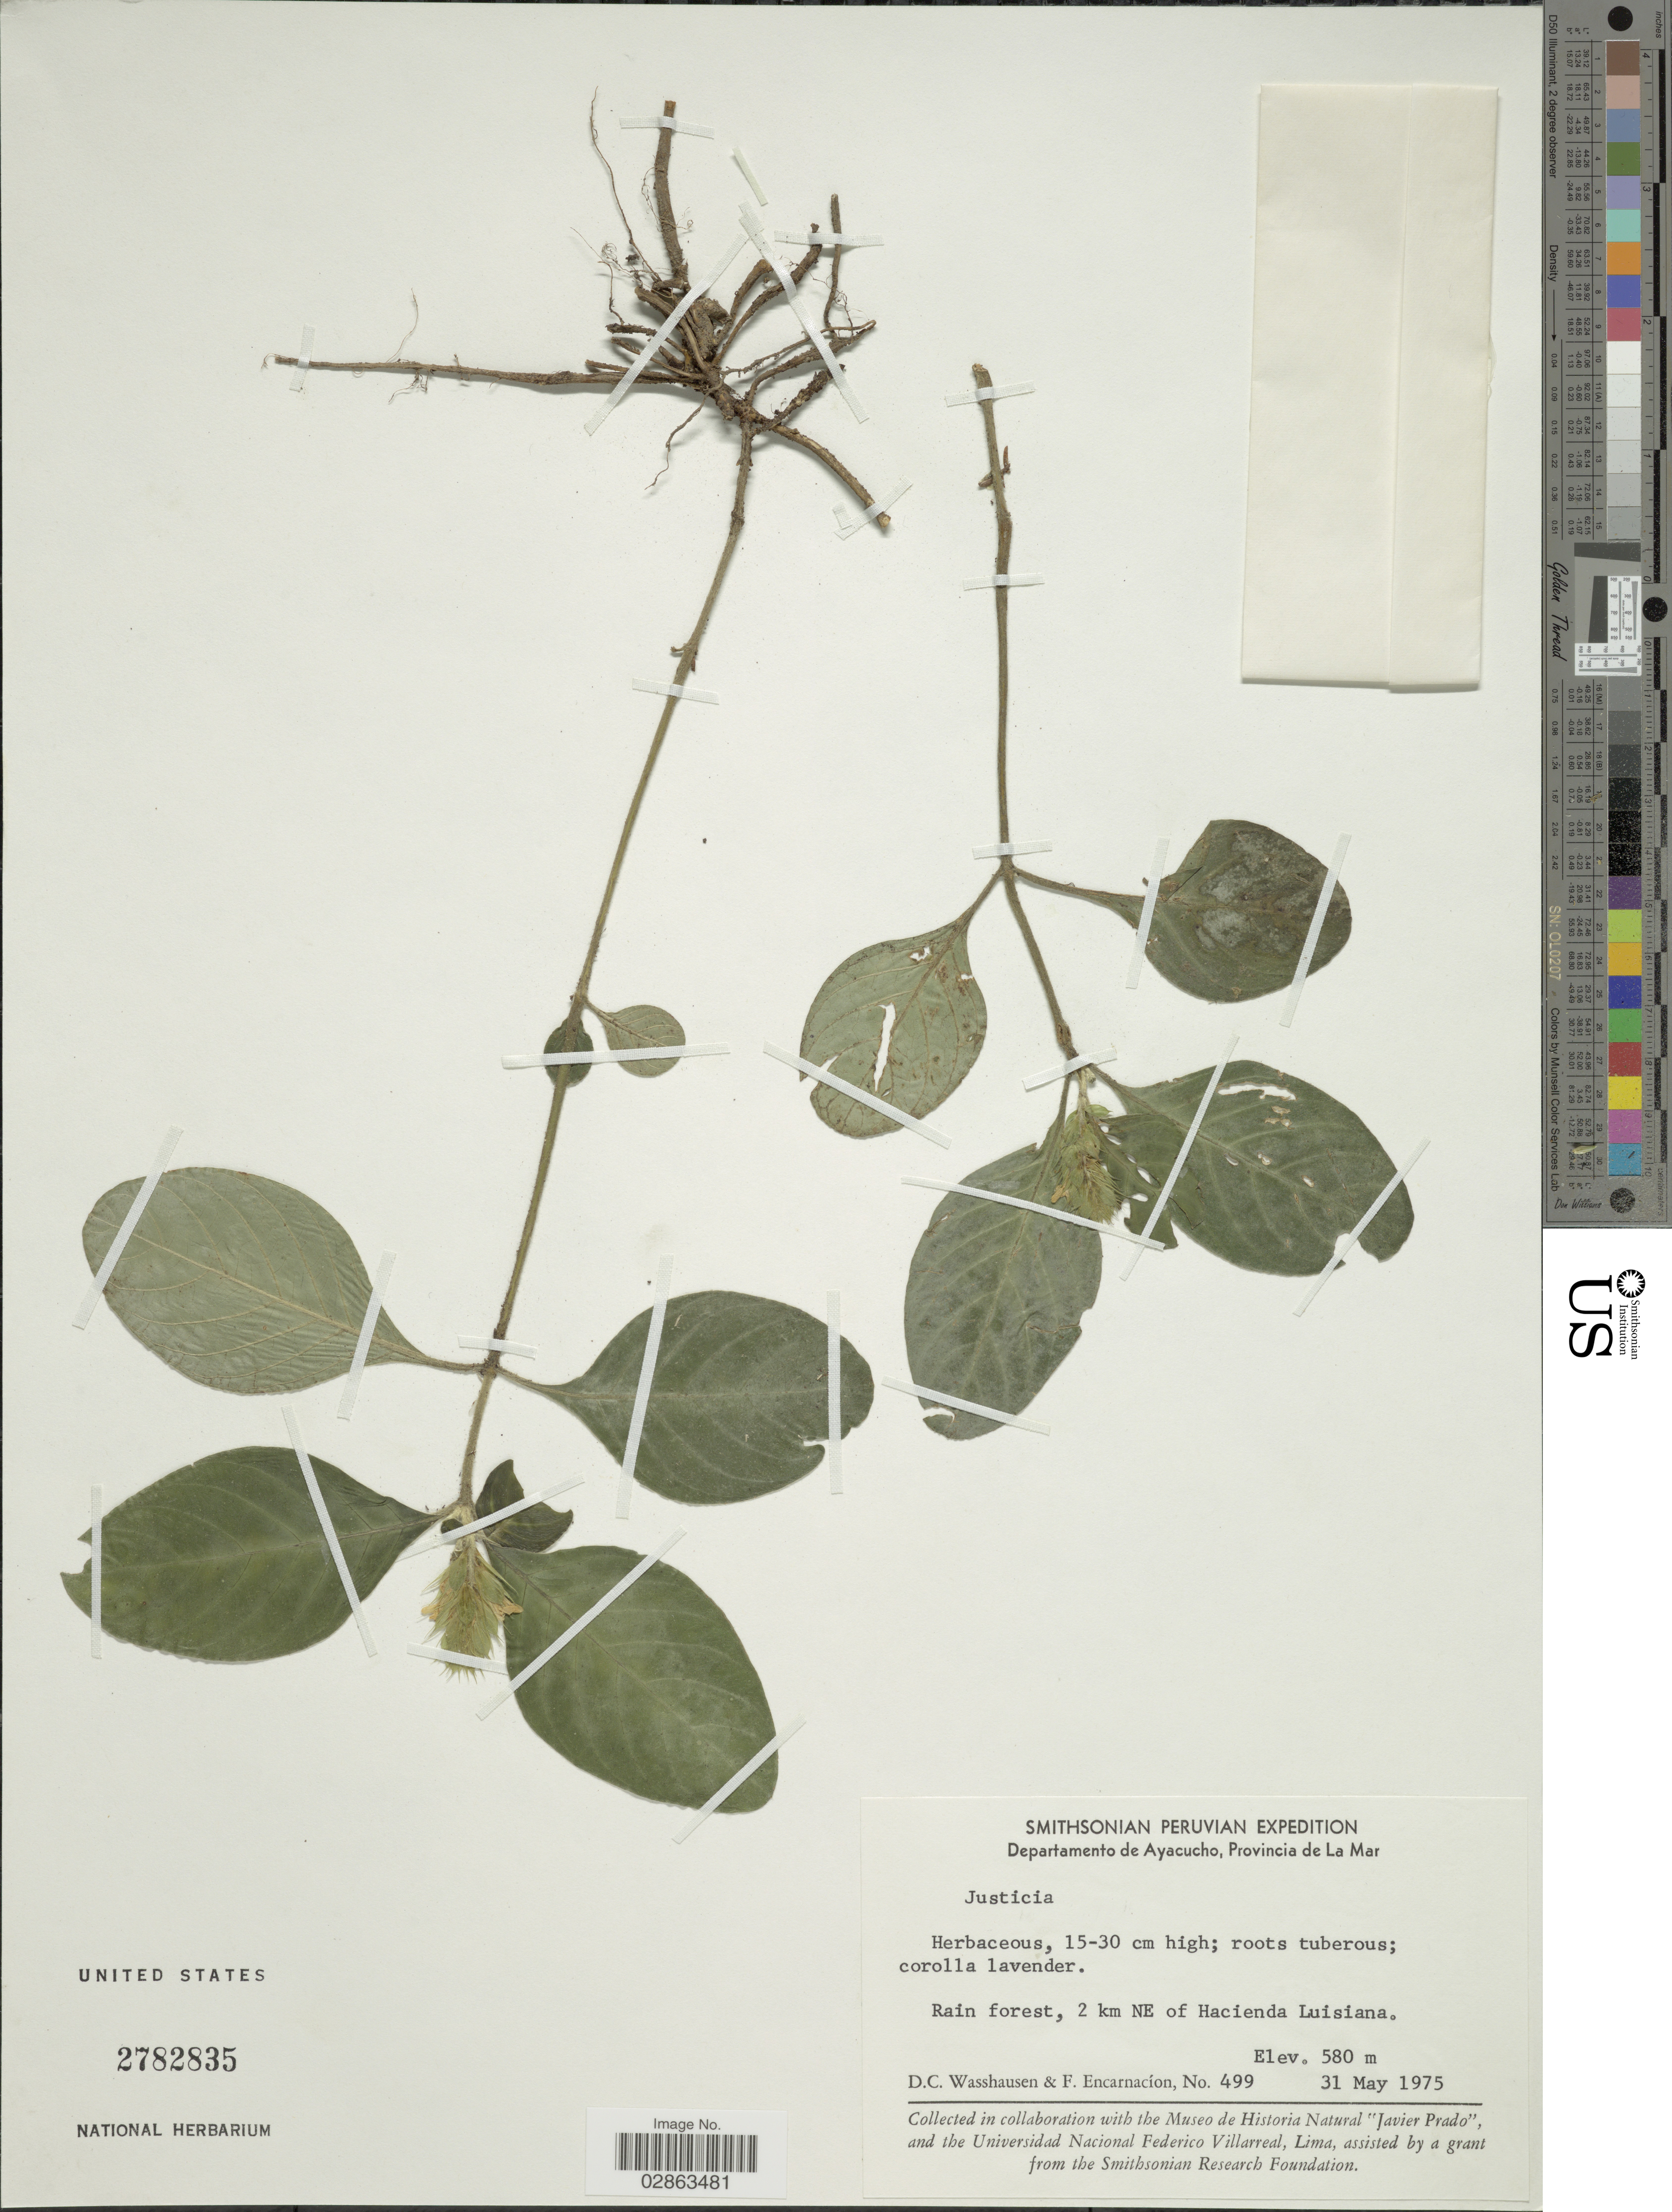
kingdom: Plantae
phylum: Tracheophyta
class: Magnoliopsida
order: Lamiales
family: Acanthaceae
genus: Lepidagathis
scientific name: Lepidagathis ipariaensis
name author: Wassh.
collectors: D. C. Wasshausen & F. Encarnación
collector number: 499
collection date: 1975-05-31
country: Peru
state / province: Ayacucho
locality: Provincia de la Mar. Rain forest, 2 km NE of Hacienda Luisiana.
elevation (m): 580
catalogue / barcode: US 2782835